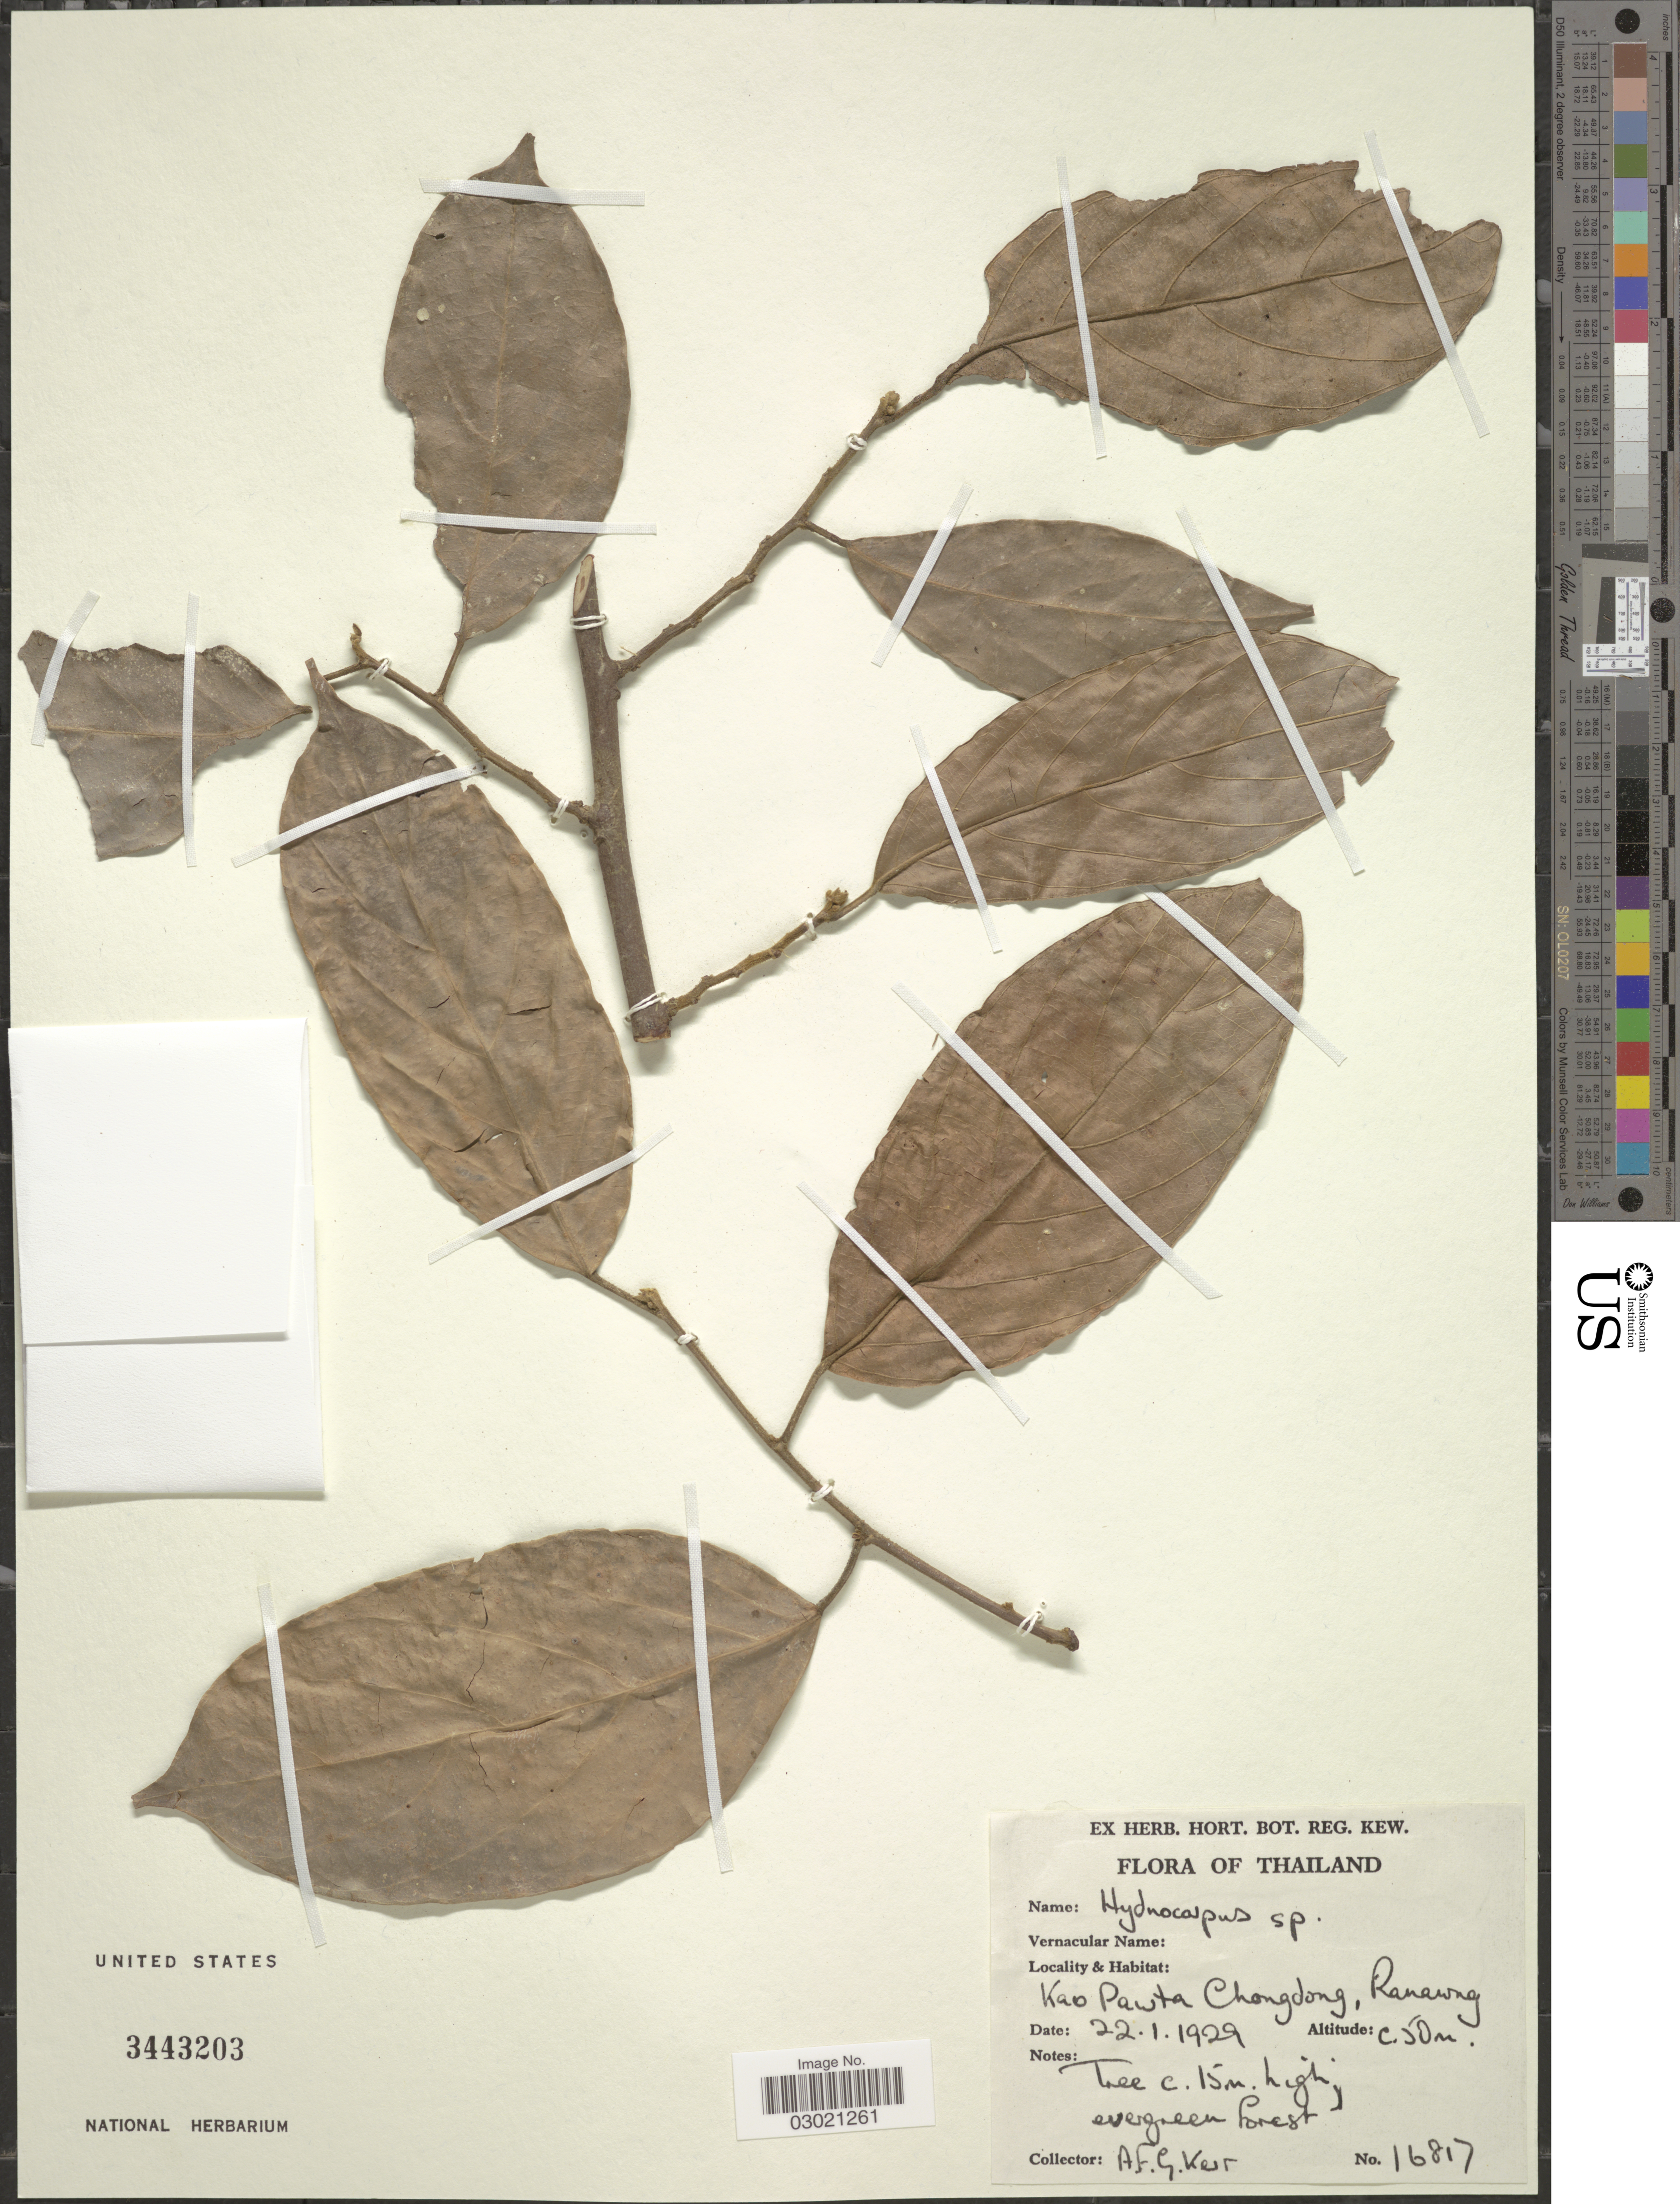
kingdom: Plantae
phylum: Tracheophyta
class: Magnoliopsida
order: Malpighiales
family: Achariaceae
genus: Hydnocarpus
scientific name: Hydnocarpus sp.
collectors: A. F. G. Kerr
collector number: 16817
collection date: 1929-01-22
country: Thailand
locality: Kao Pawta Chongdong, Ranawag.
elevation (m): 50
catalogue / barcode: US 3443203